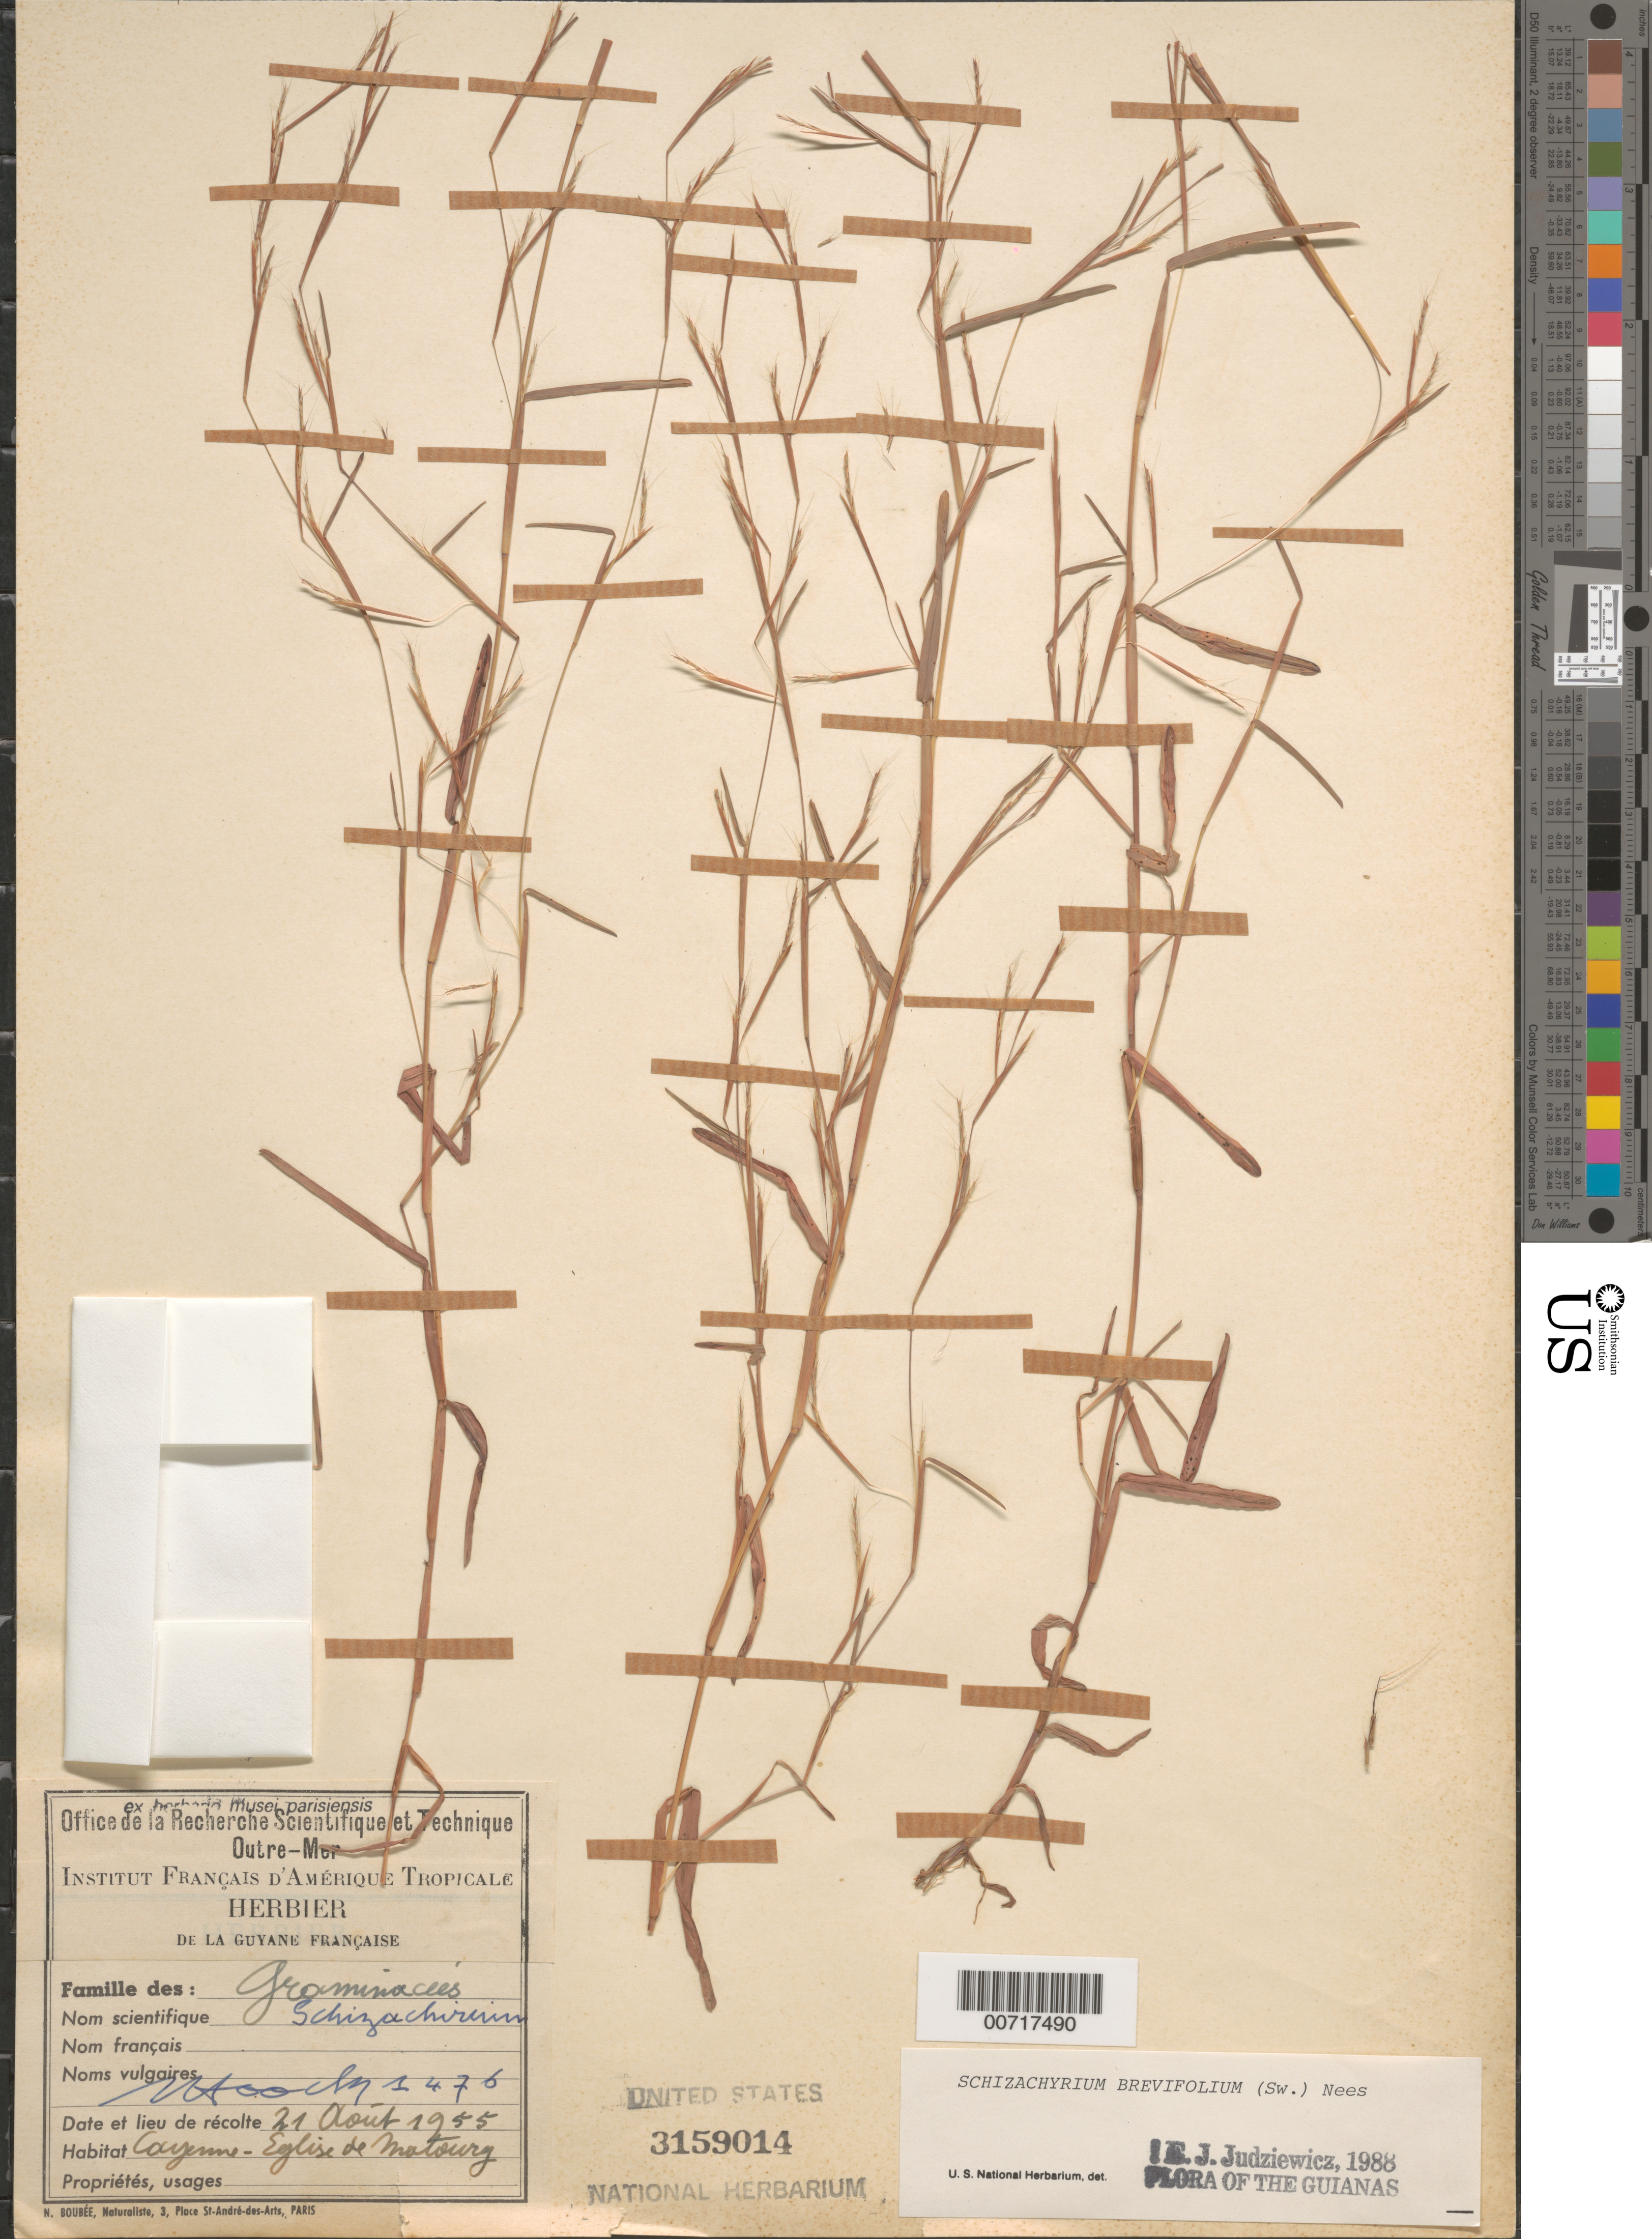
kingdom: Plantae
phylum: Tracheophyta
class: Liliopsida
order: Poales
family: Poaceae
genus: Schizachyrium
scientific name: Schizachyrium brevifolium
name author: (Sw.) Nees ex Büse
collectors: J. Hoock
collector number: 1476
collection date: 1955-08-21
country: French Guiana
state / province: Cayenne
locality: Guyane Française. Cayenne - Eglise de Matourg. Guianas.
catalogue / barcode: US 3159014